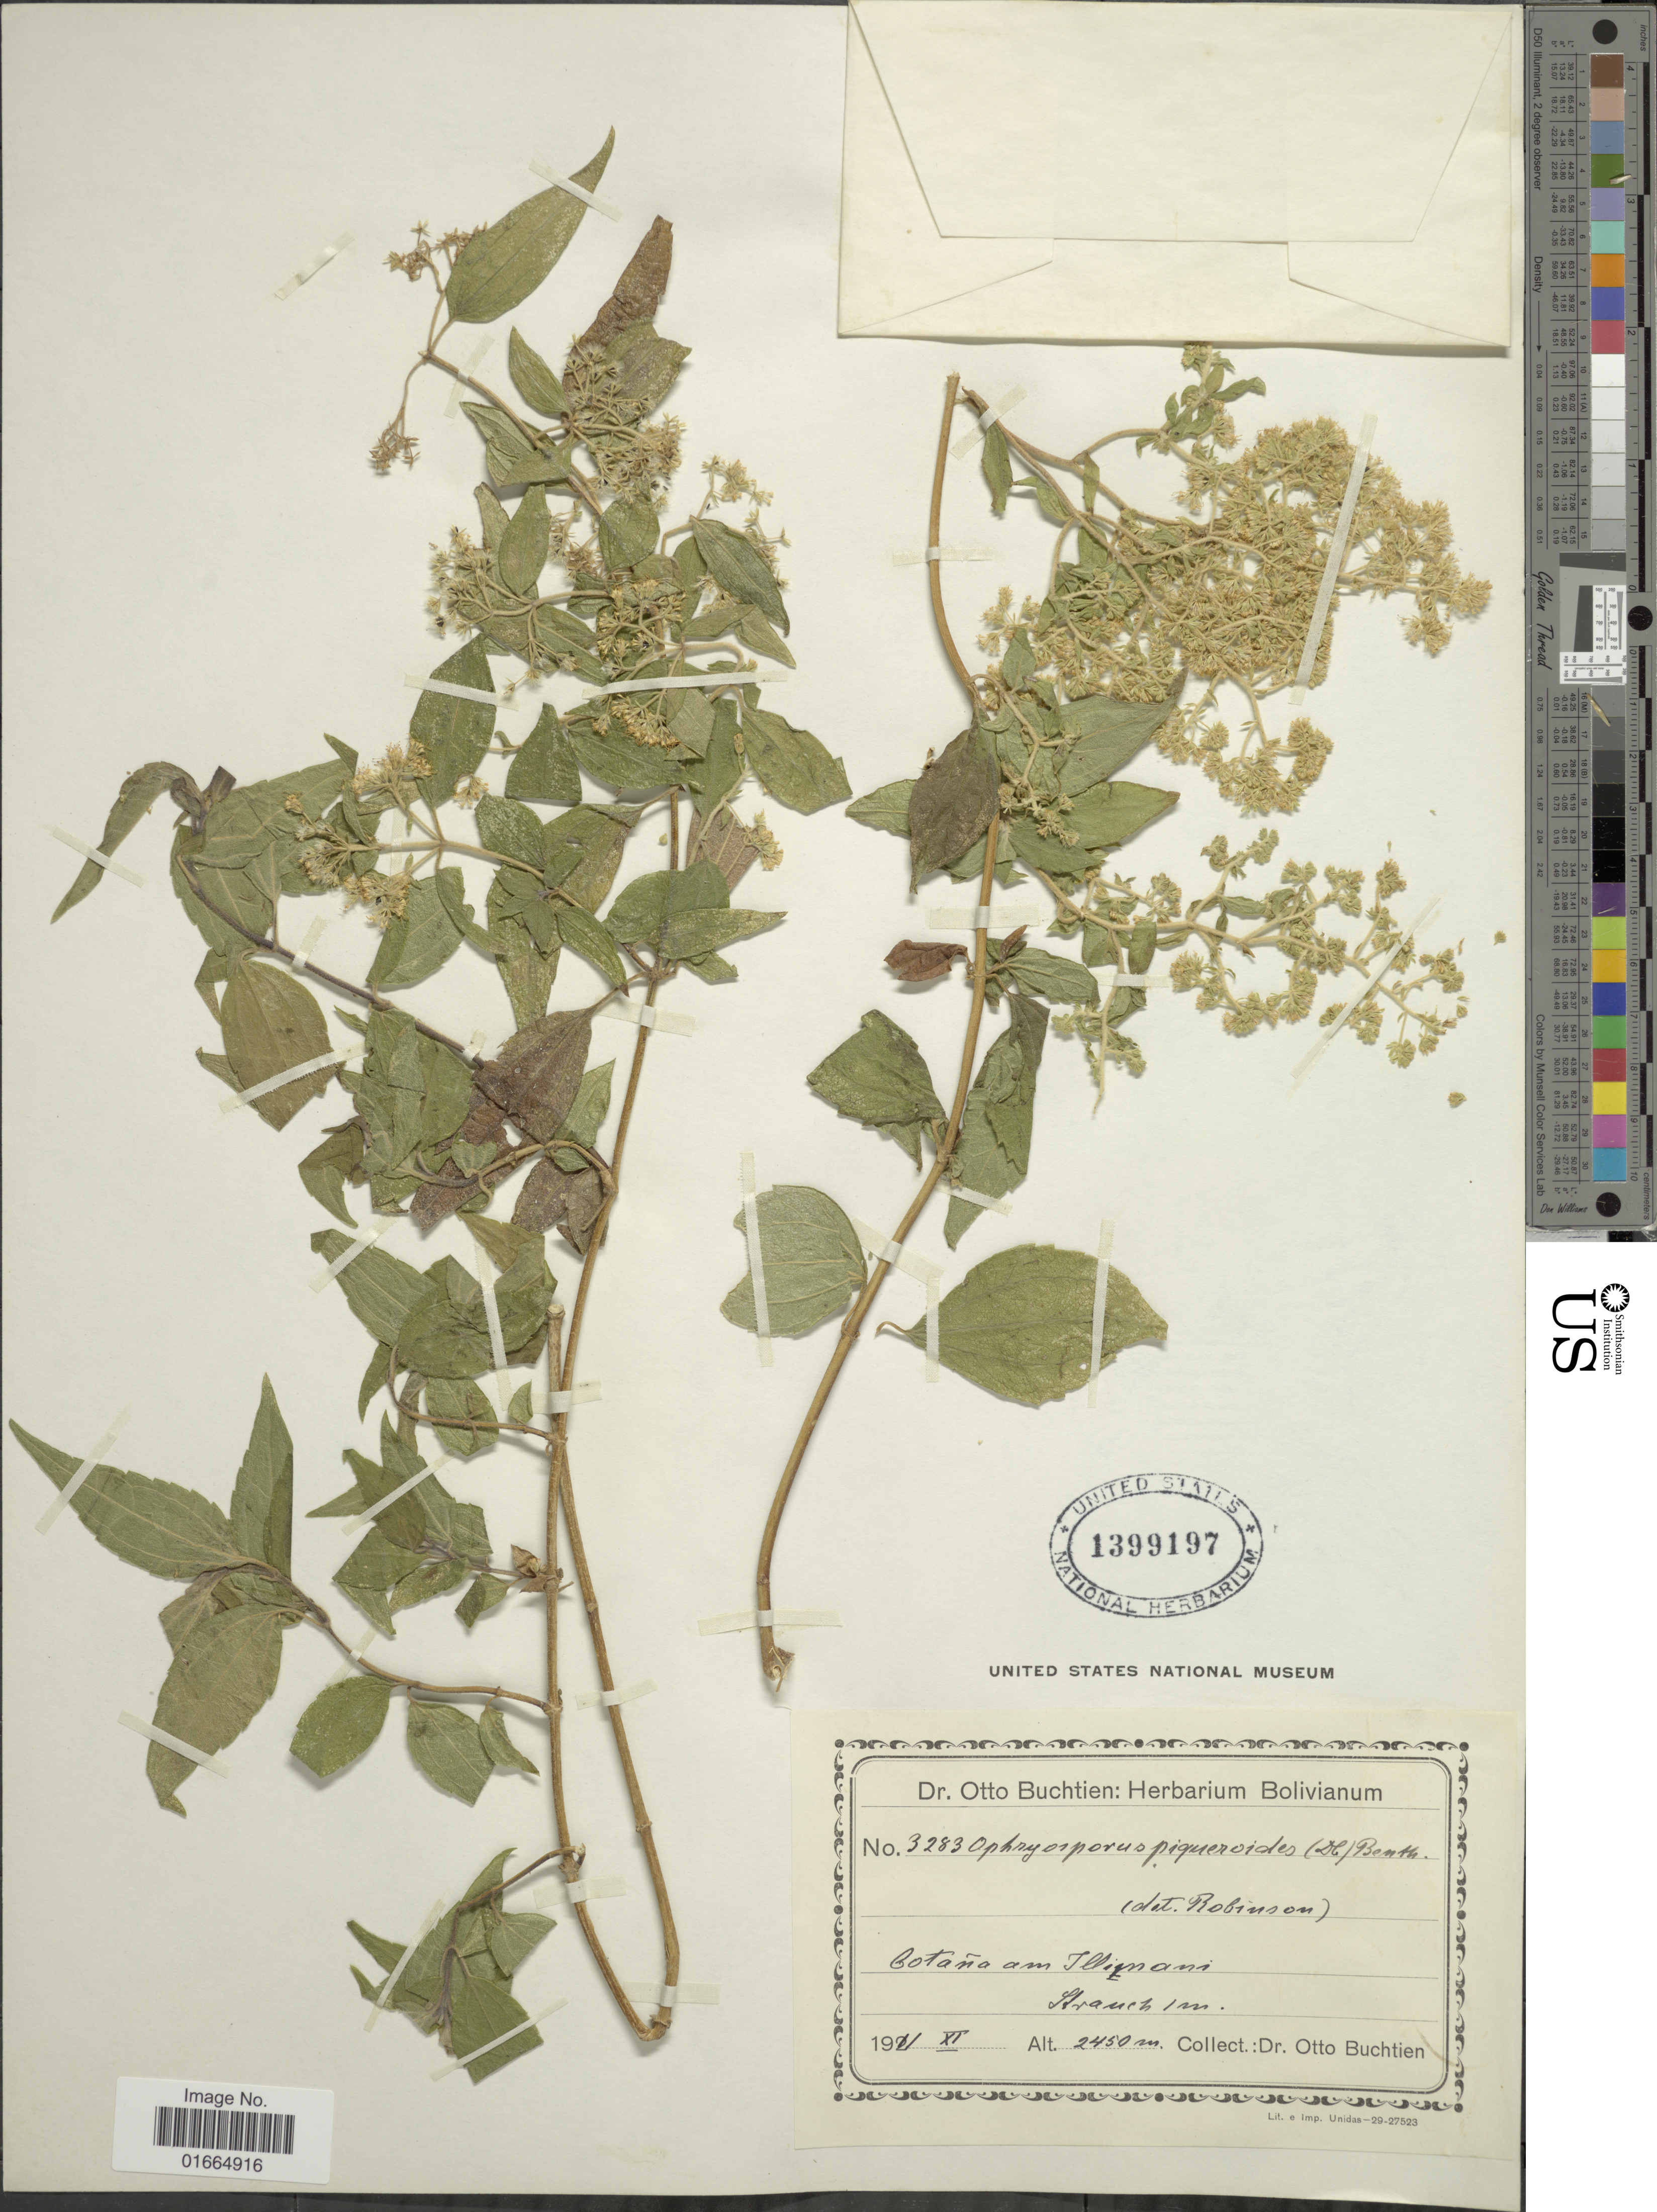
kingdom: Plantae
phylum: Tracheophyta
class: Magnoliopsida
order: Asterales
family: Asteraceae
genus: Ophryosporus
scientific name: Ophryosporus piquerioides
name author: (DC.) Benth. ex Baker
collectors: O. Buchtien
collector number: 3283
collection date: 1911-11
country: Bolivia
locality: Cotaña am Illinani Strauch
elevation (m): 2450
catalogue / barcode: US 1399197